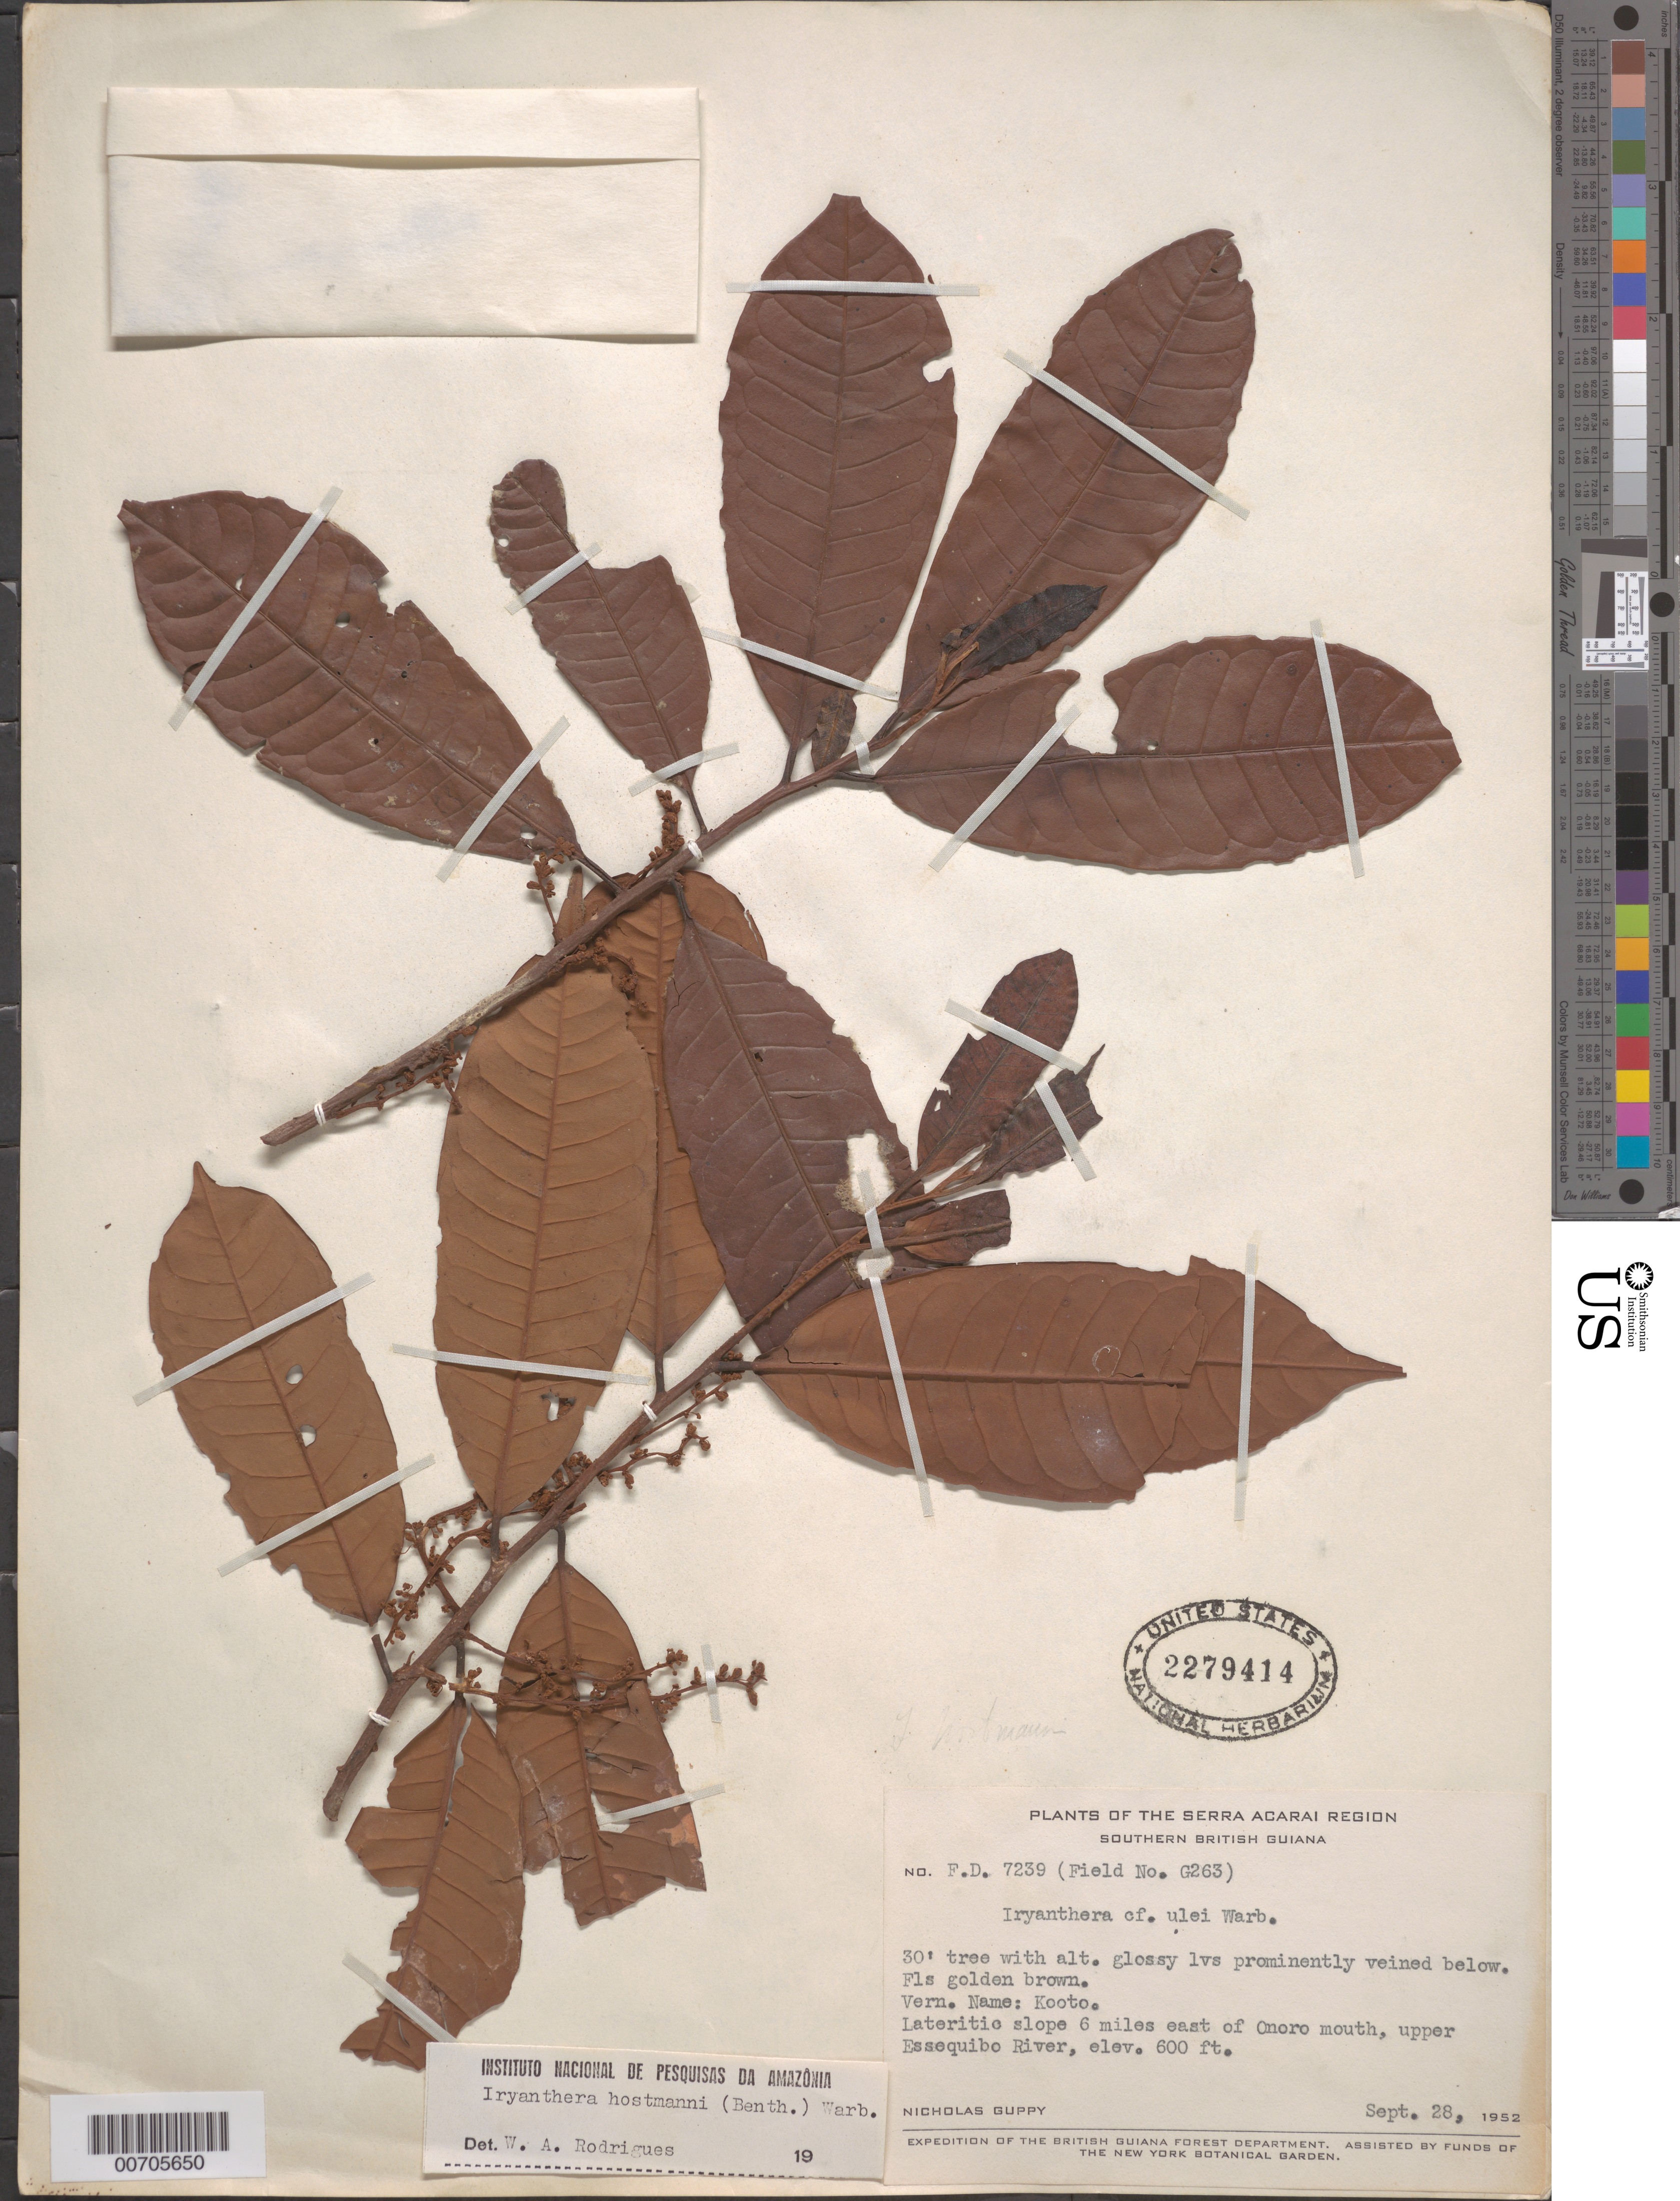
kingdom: Plantae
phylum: Tracheophyta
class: Magnoliopsida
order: Magnoliales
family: Myristicaceae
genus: Iryanthera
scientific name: Iryanthera hostmannii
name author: (Benth.) Warb.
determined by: Rodrigues, W. A.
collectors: N. Guppy & Forest Dept. of Guyana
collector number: G 263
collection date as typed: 28-Sep-52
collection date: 1952-09-28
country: Guyana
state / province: U. Takutu-U. Essequibo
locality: Onoro, 6 mi E of; Sierra Acarai Region; near British Guiana-Brazil boundary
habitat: Lateritic slope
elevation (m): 183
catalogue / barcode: US 2279414